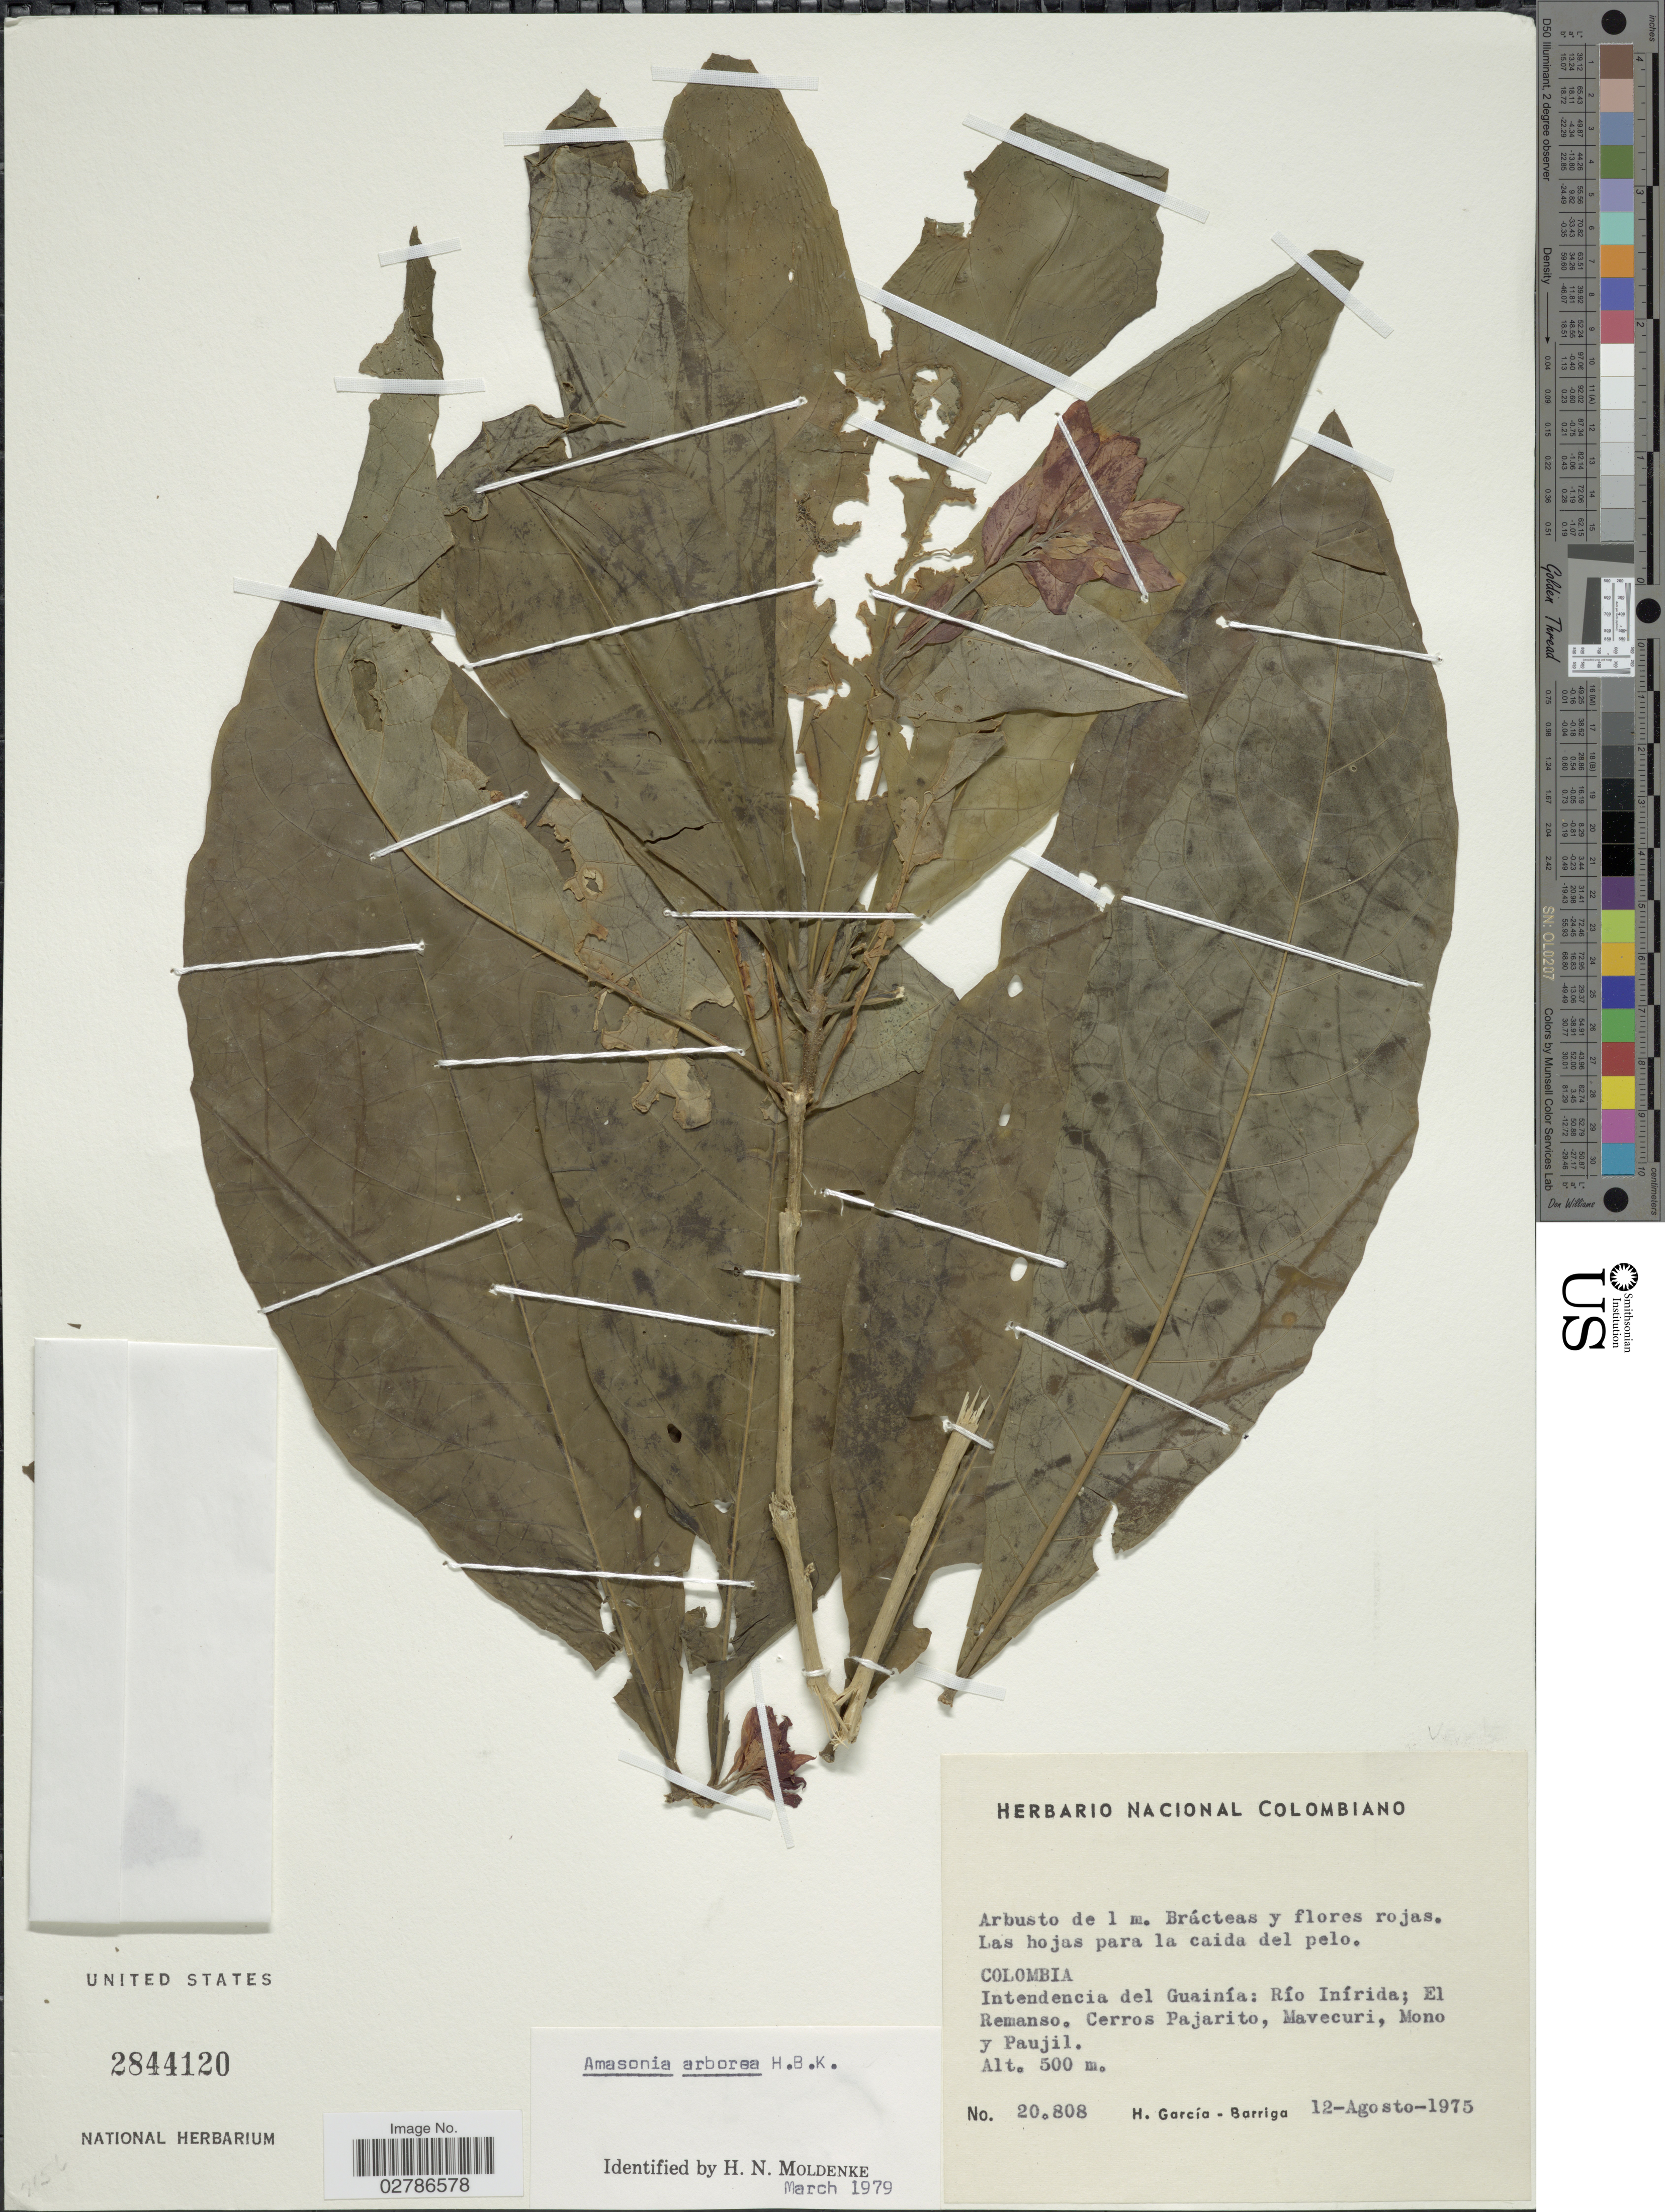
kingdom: Plantae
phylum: Tracheophyta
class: Magnoliopsida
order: Lamiales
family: Lamiaceae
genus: Amasonia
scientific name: Amasonia arborea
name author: Kunth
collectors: H. García Barriga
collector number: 20808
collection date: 1975-08-12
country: Colombia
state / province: Guainía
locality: Intendencia del Guainía: Río Inírida; El Remanso. Cerros Pajarito, Mavecuri, Mono y Paujil.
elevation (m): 500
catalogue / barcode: US 2844120